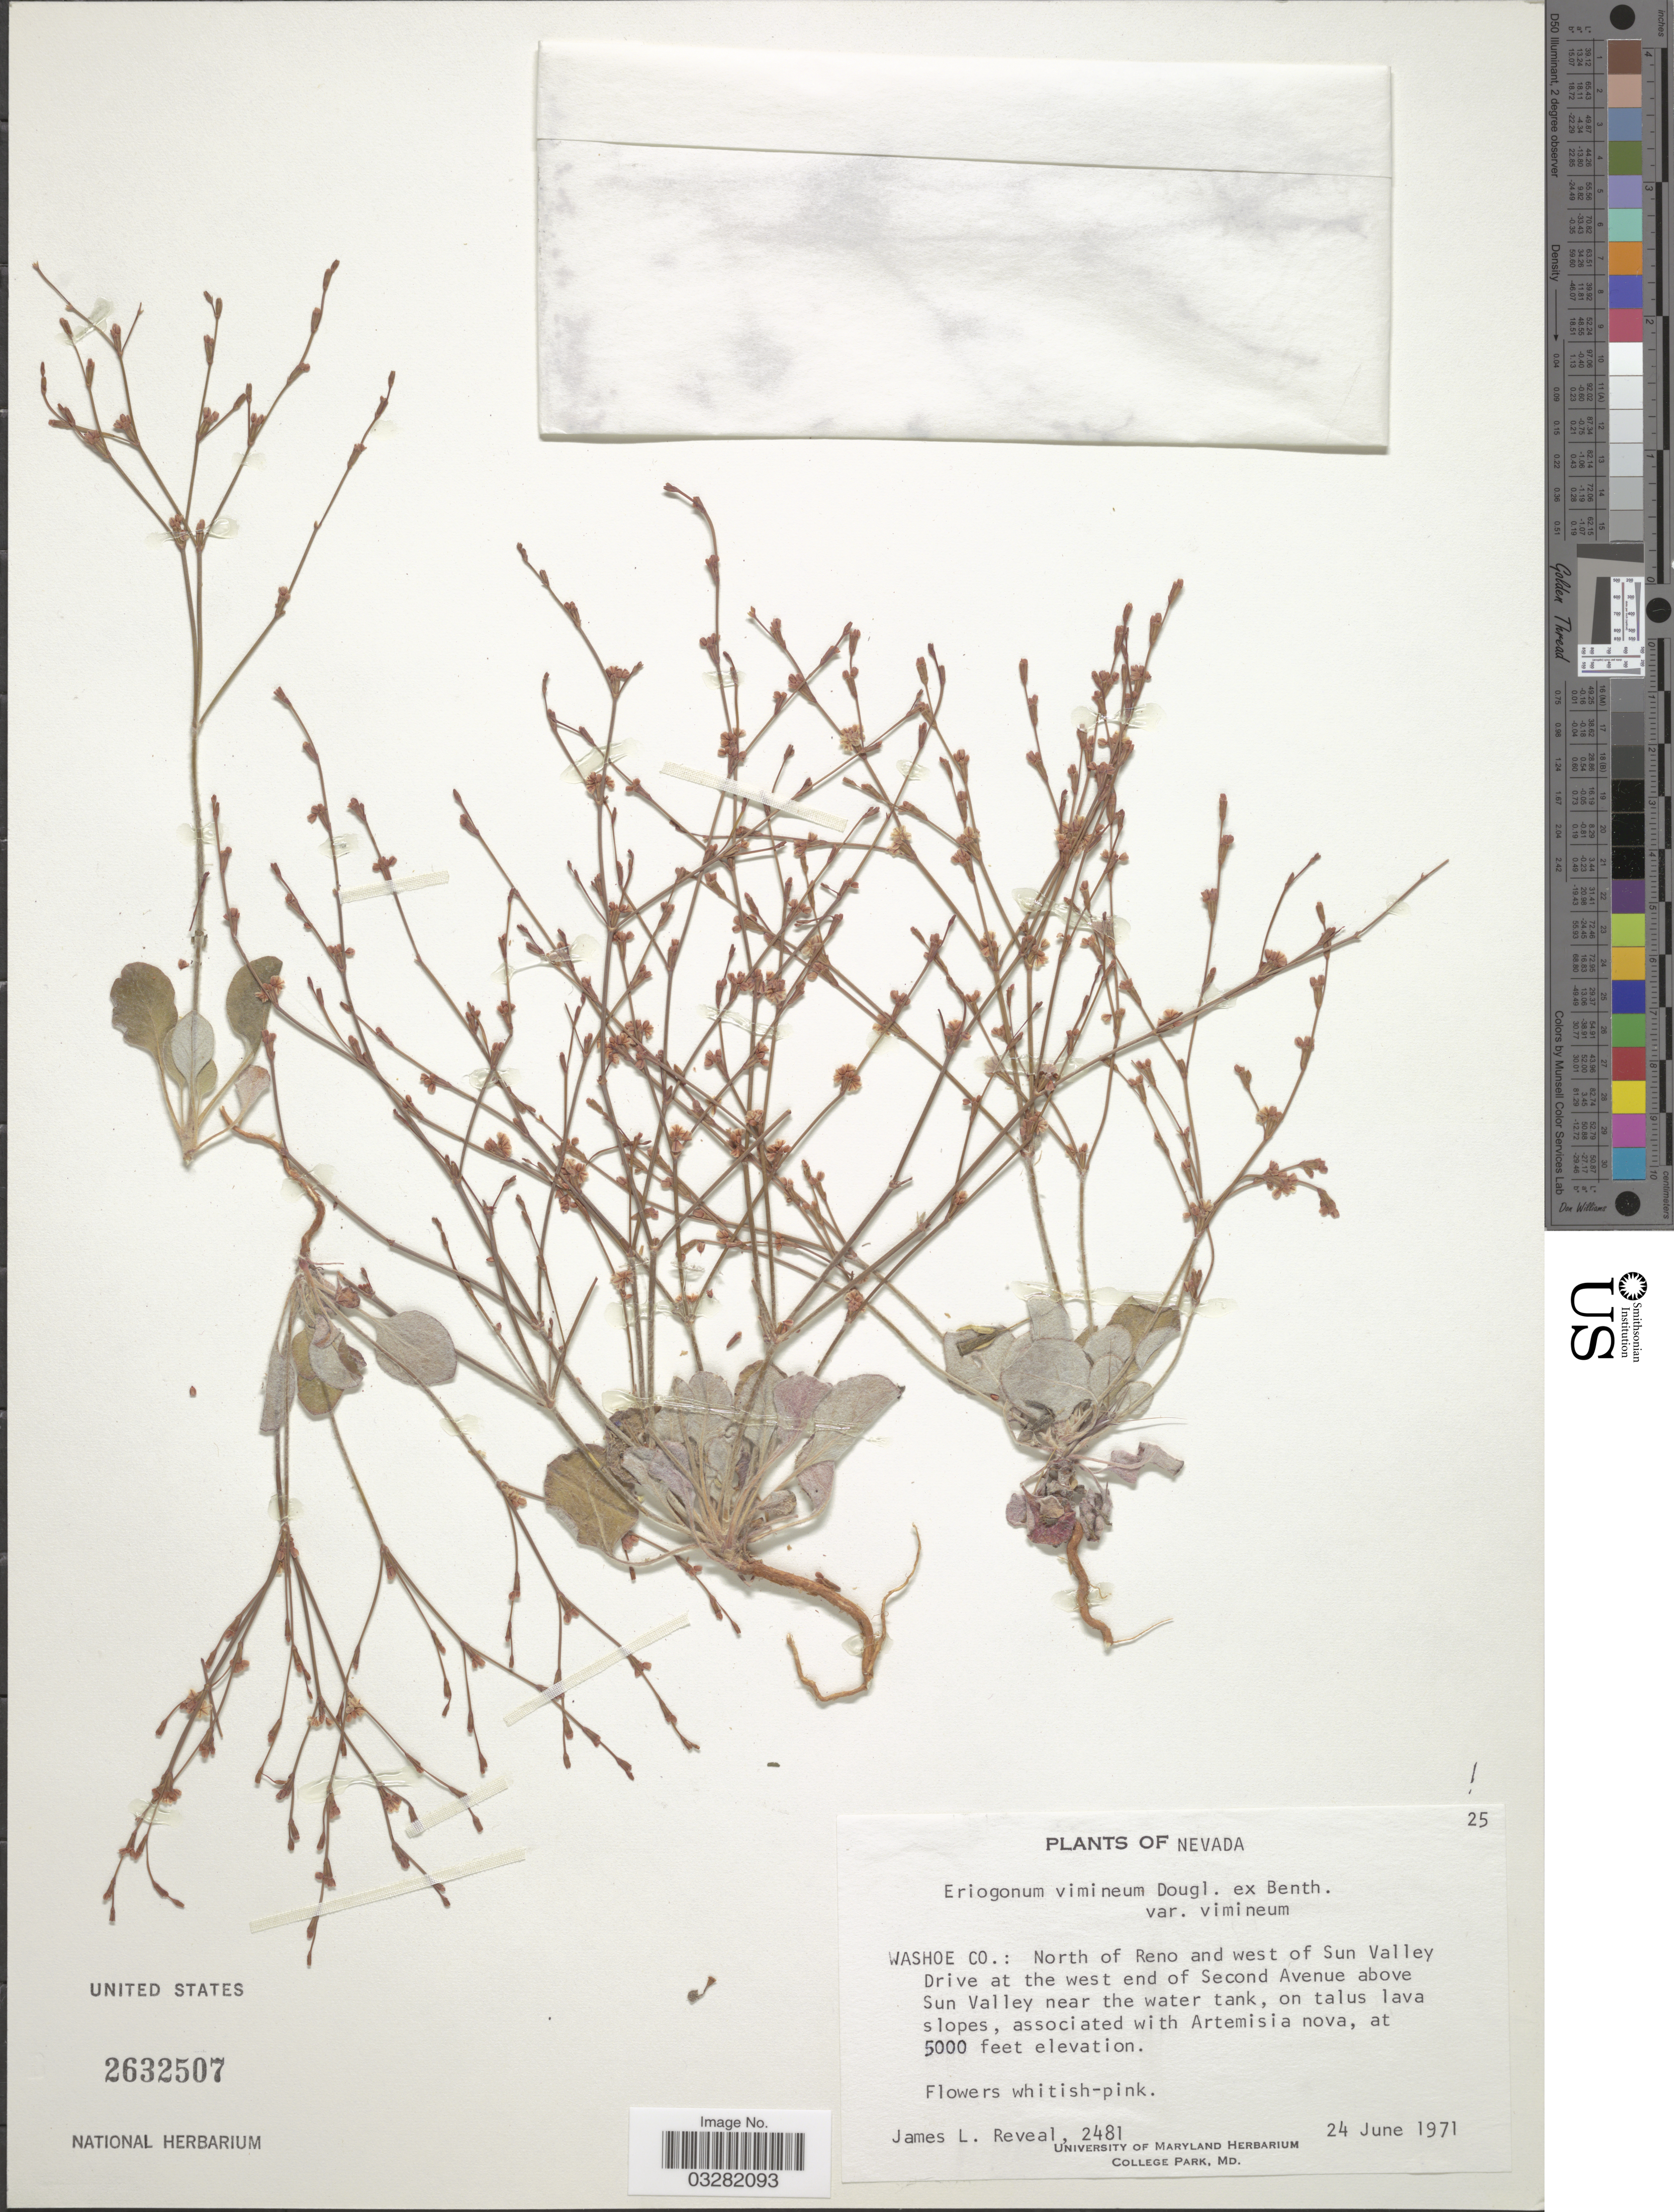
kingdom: Plantae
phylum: Tracheophyta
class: Magnoliopsida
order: Caryophyllales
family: Polygonaceae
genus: Eriogonum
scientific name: Eriogonum vimineum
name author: Douglas ex Benth.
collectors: J. L. Reveal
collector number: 2481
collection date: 1971-06-24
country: United States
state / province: Nevada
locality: Washoe Co.: North of Reno and west of Sun Valley Drive at the west end of Second Avenue above Sun Valley near the water tank.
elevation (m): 1524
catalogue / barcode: US 2632507